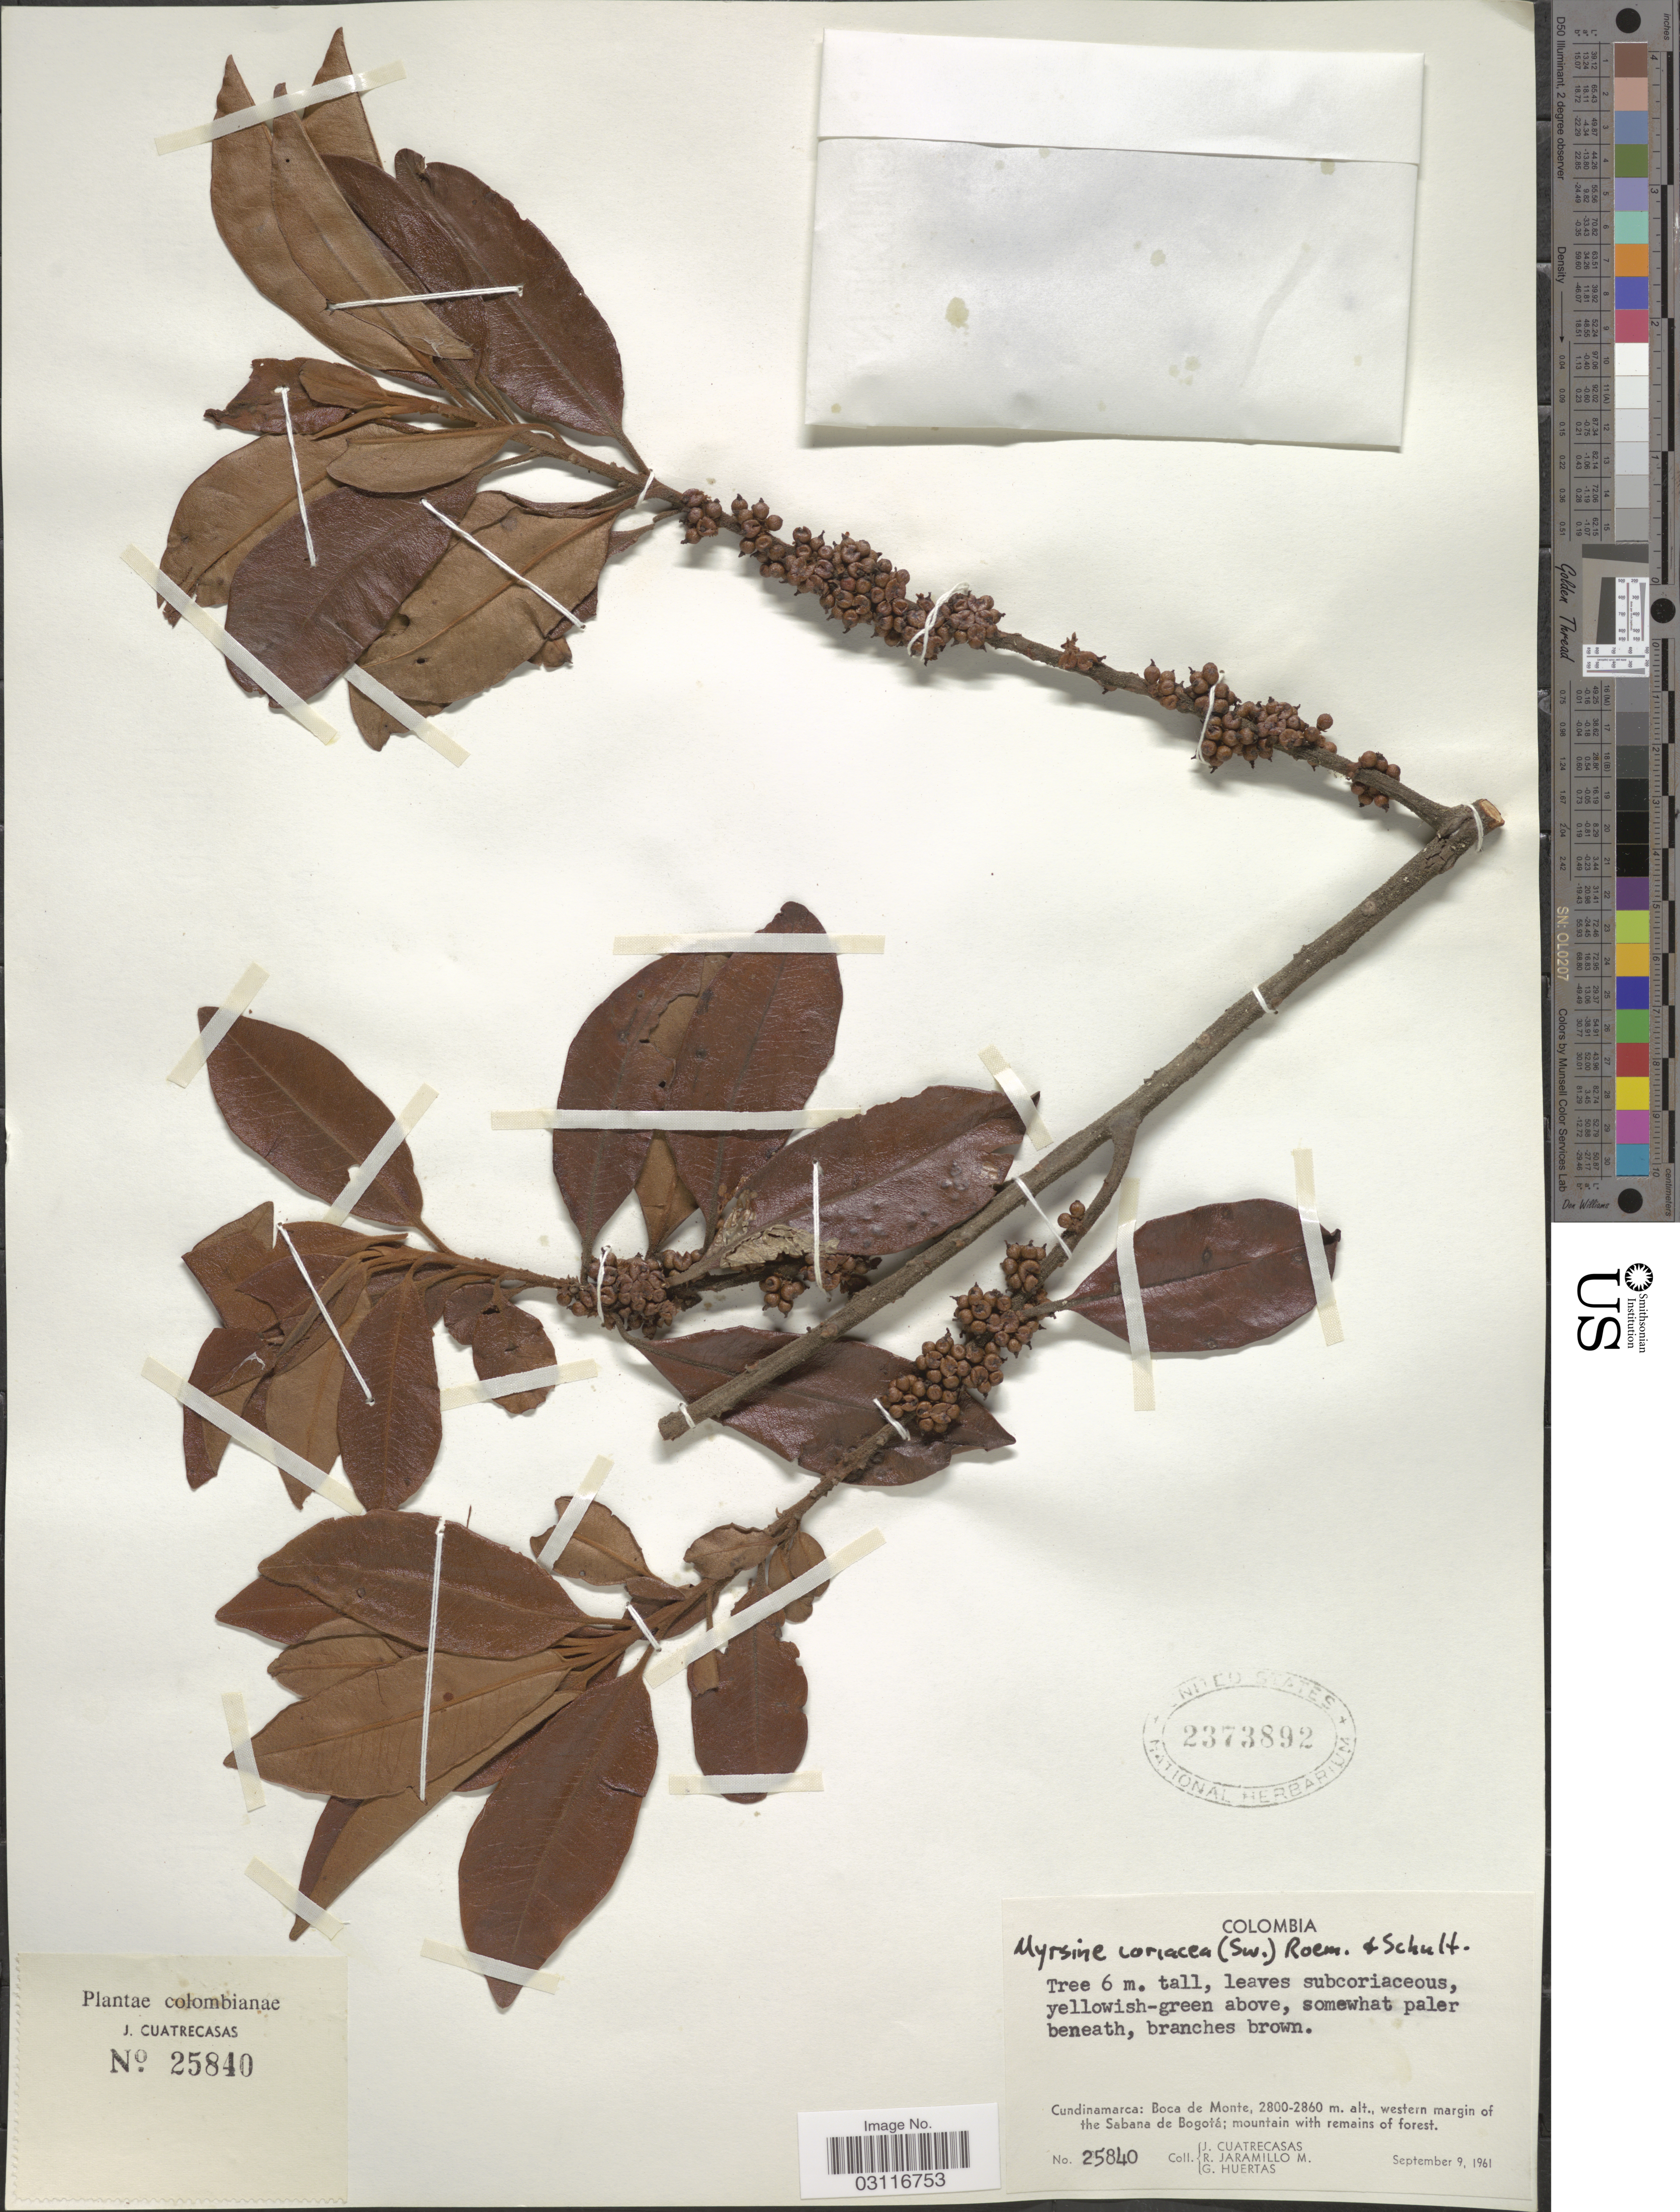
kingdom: Plantae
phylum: Tracheophyta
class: Magnoliopsida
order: Ericales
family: Primulaceae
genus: Myrsine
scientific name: Myrsine coriacea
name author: (Sw.) R. Br. ex Roem. & Schult.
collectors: J. Cuatrecasas, R. Jaramillo M. & G. Huertas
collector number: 25840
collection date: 1961-09-09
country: Colombia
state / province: Cundinamarca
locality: Boca de Monte, western margin of the Sabana de Bogotá.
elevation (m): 2800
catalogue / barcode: US 2373892